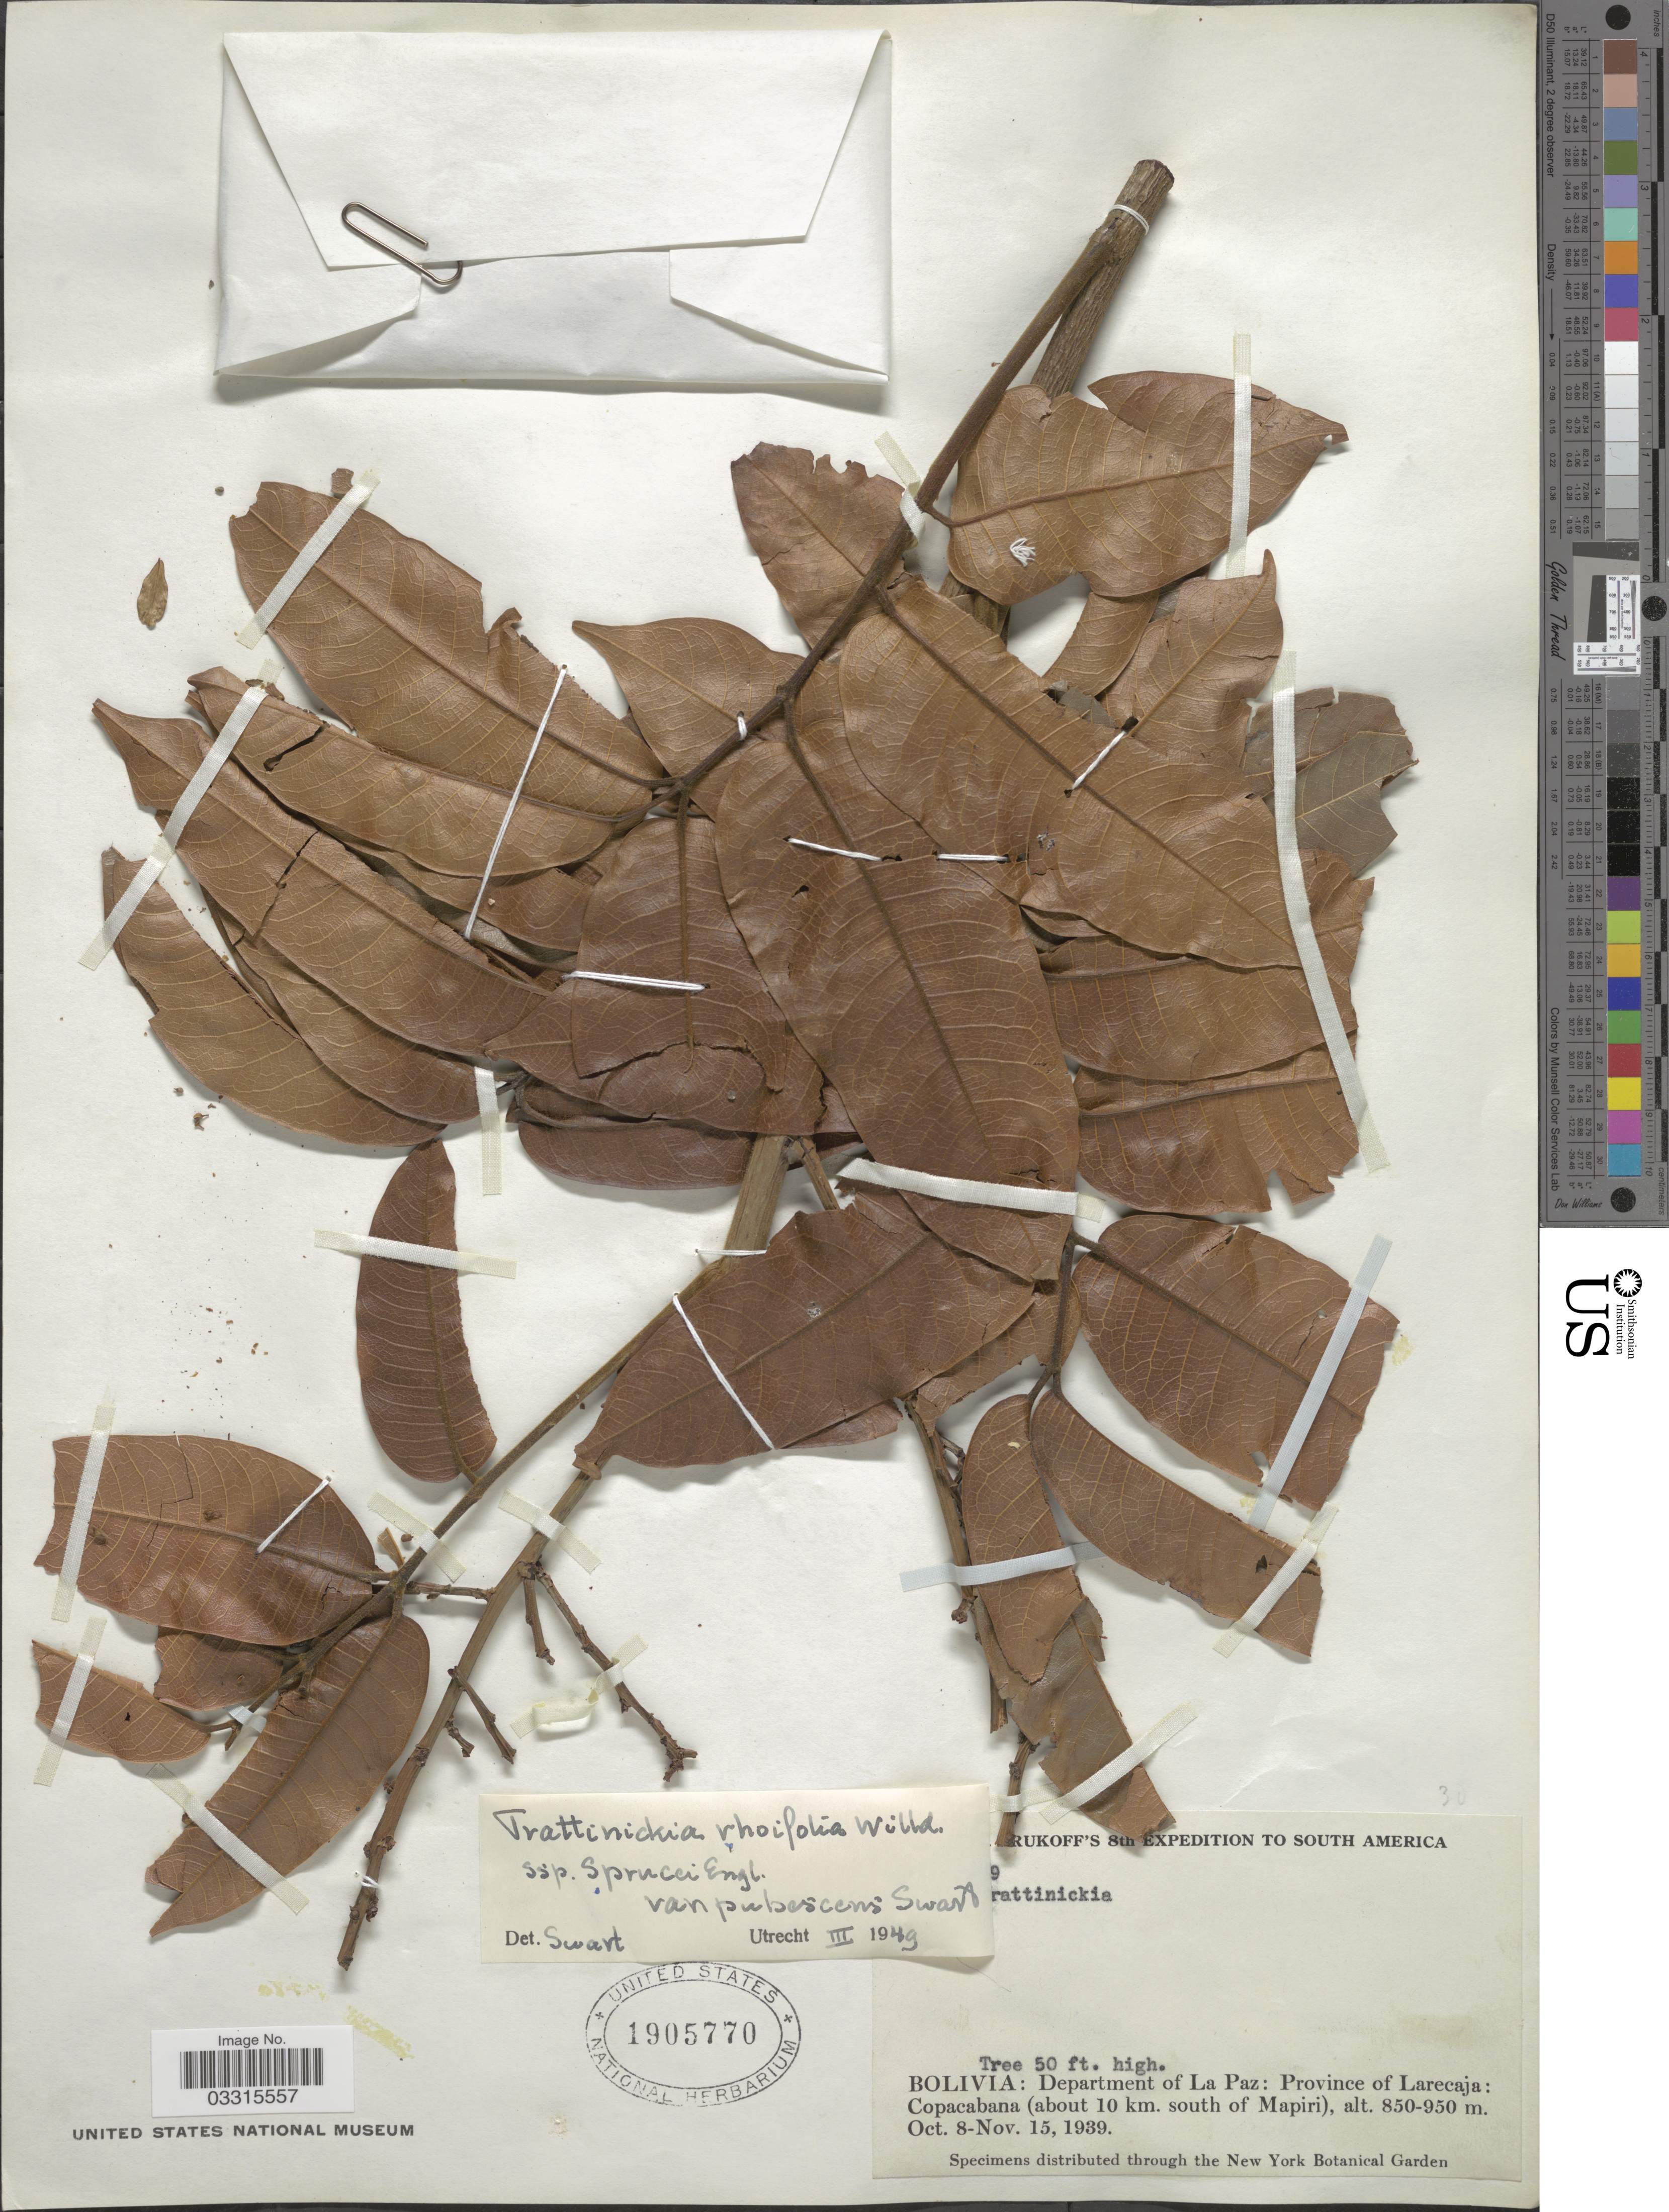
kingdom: Plantae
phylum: Tracheophyta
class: Magnoliopsida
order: Sapindales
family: Burseraceae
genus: Trattinnickia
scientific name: Trattinnickia rhoifolia var. pubescens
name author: Swart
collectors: Krukoff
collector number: !9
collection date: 1939-10-08/1939-11-15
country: Bolivia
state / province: La Paz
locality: Department of La Paz: Province of Larecaja: Copacabana (about 10 km. south of Mapiri).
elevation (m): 850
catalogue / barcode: US 1905770